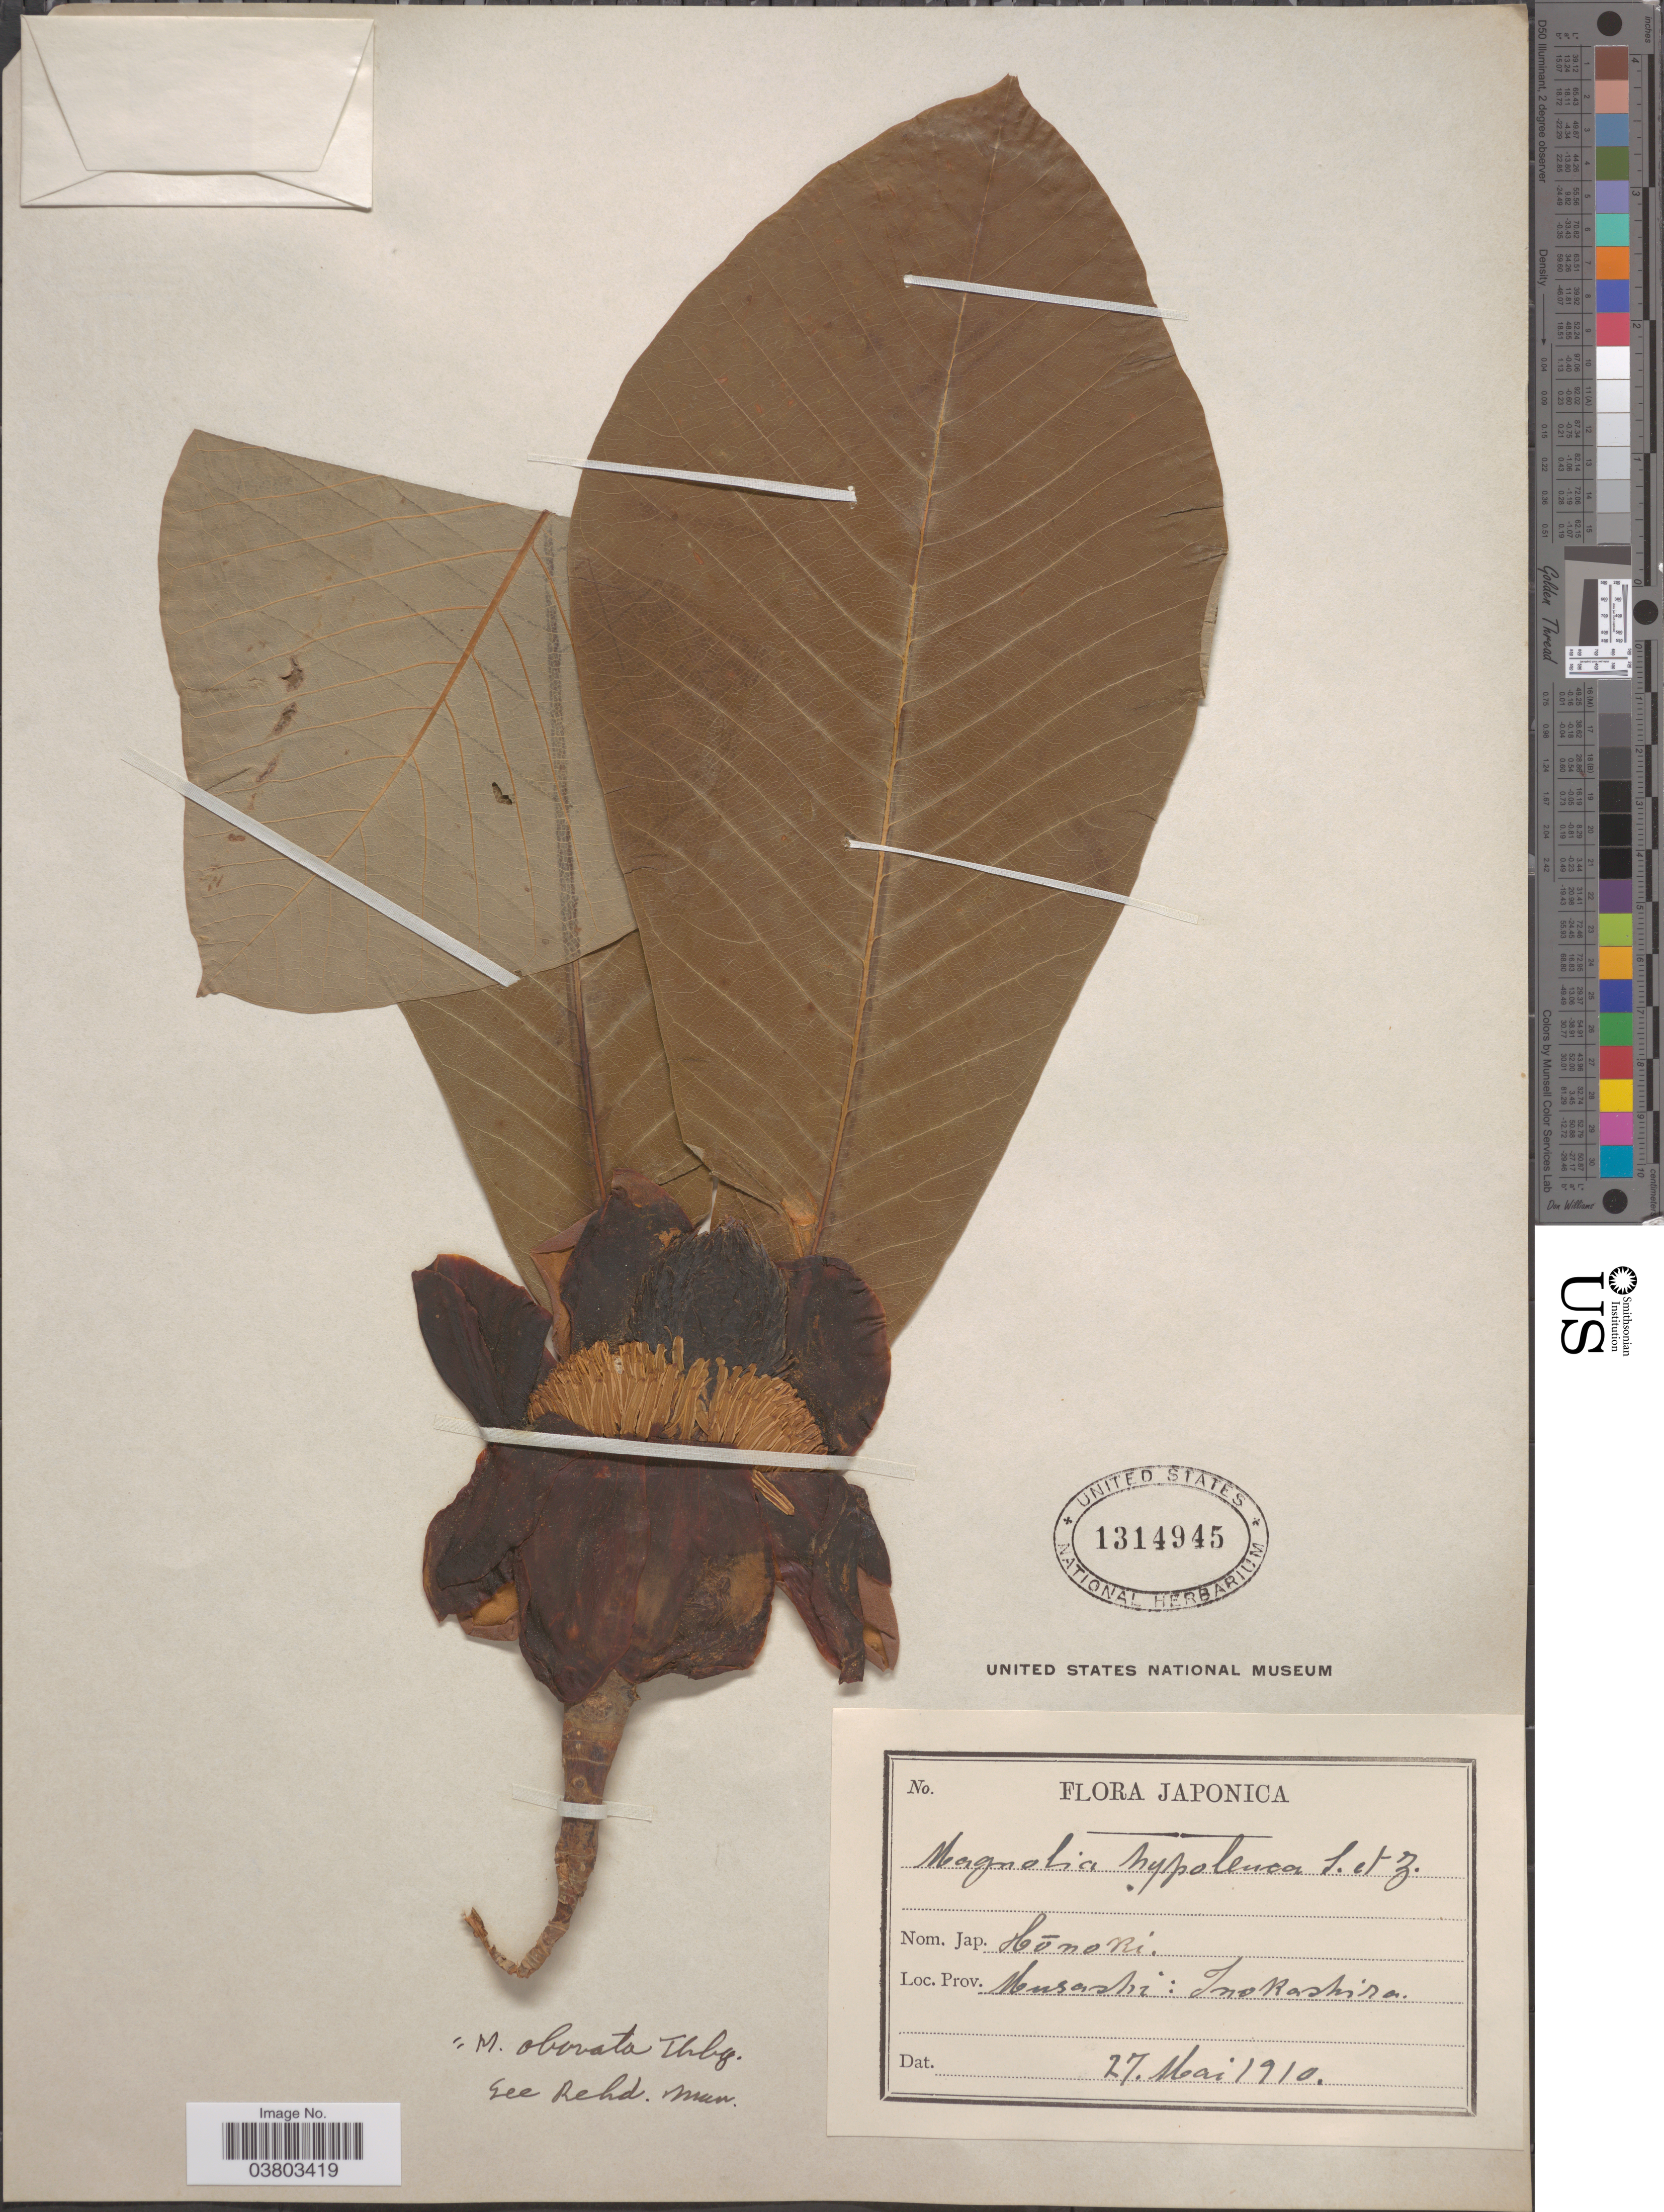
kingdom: Plantae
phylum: Tracheophyta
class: Magnoliopsida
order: Magnoliales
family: Magnoliaceae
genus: Magnolia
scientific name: Magnolia obovata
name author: Thunb.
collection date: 1910-05-27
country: Japan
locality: Prov. Musashi: Inokashira.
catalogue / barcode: US 1314945